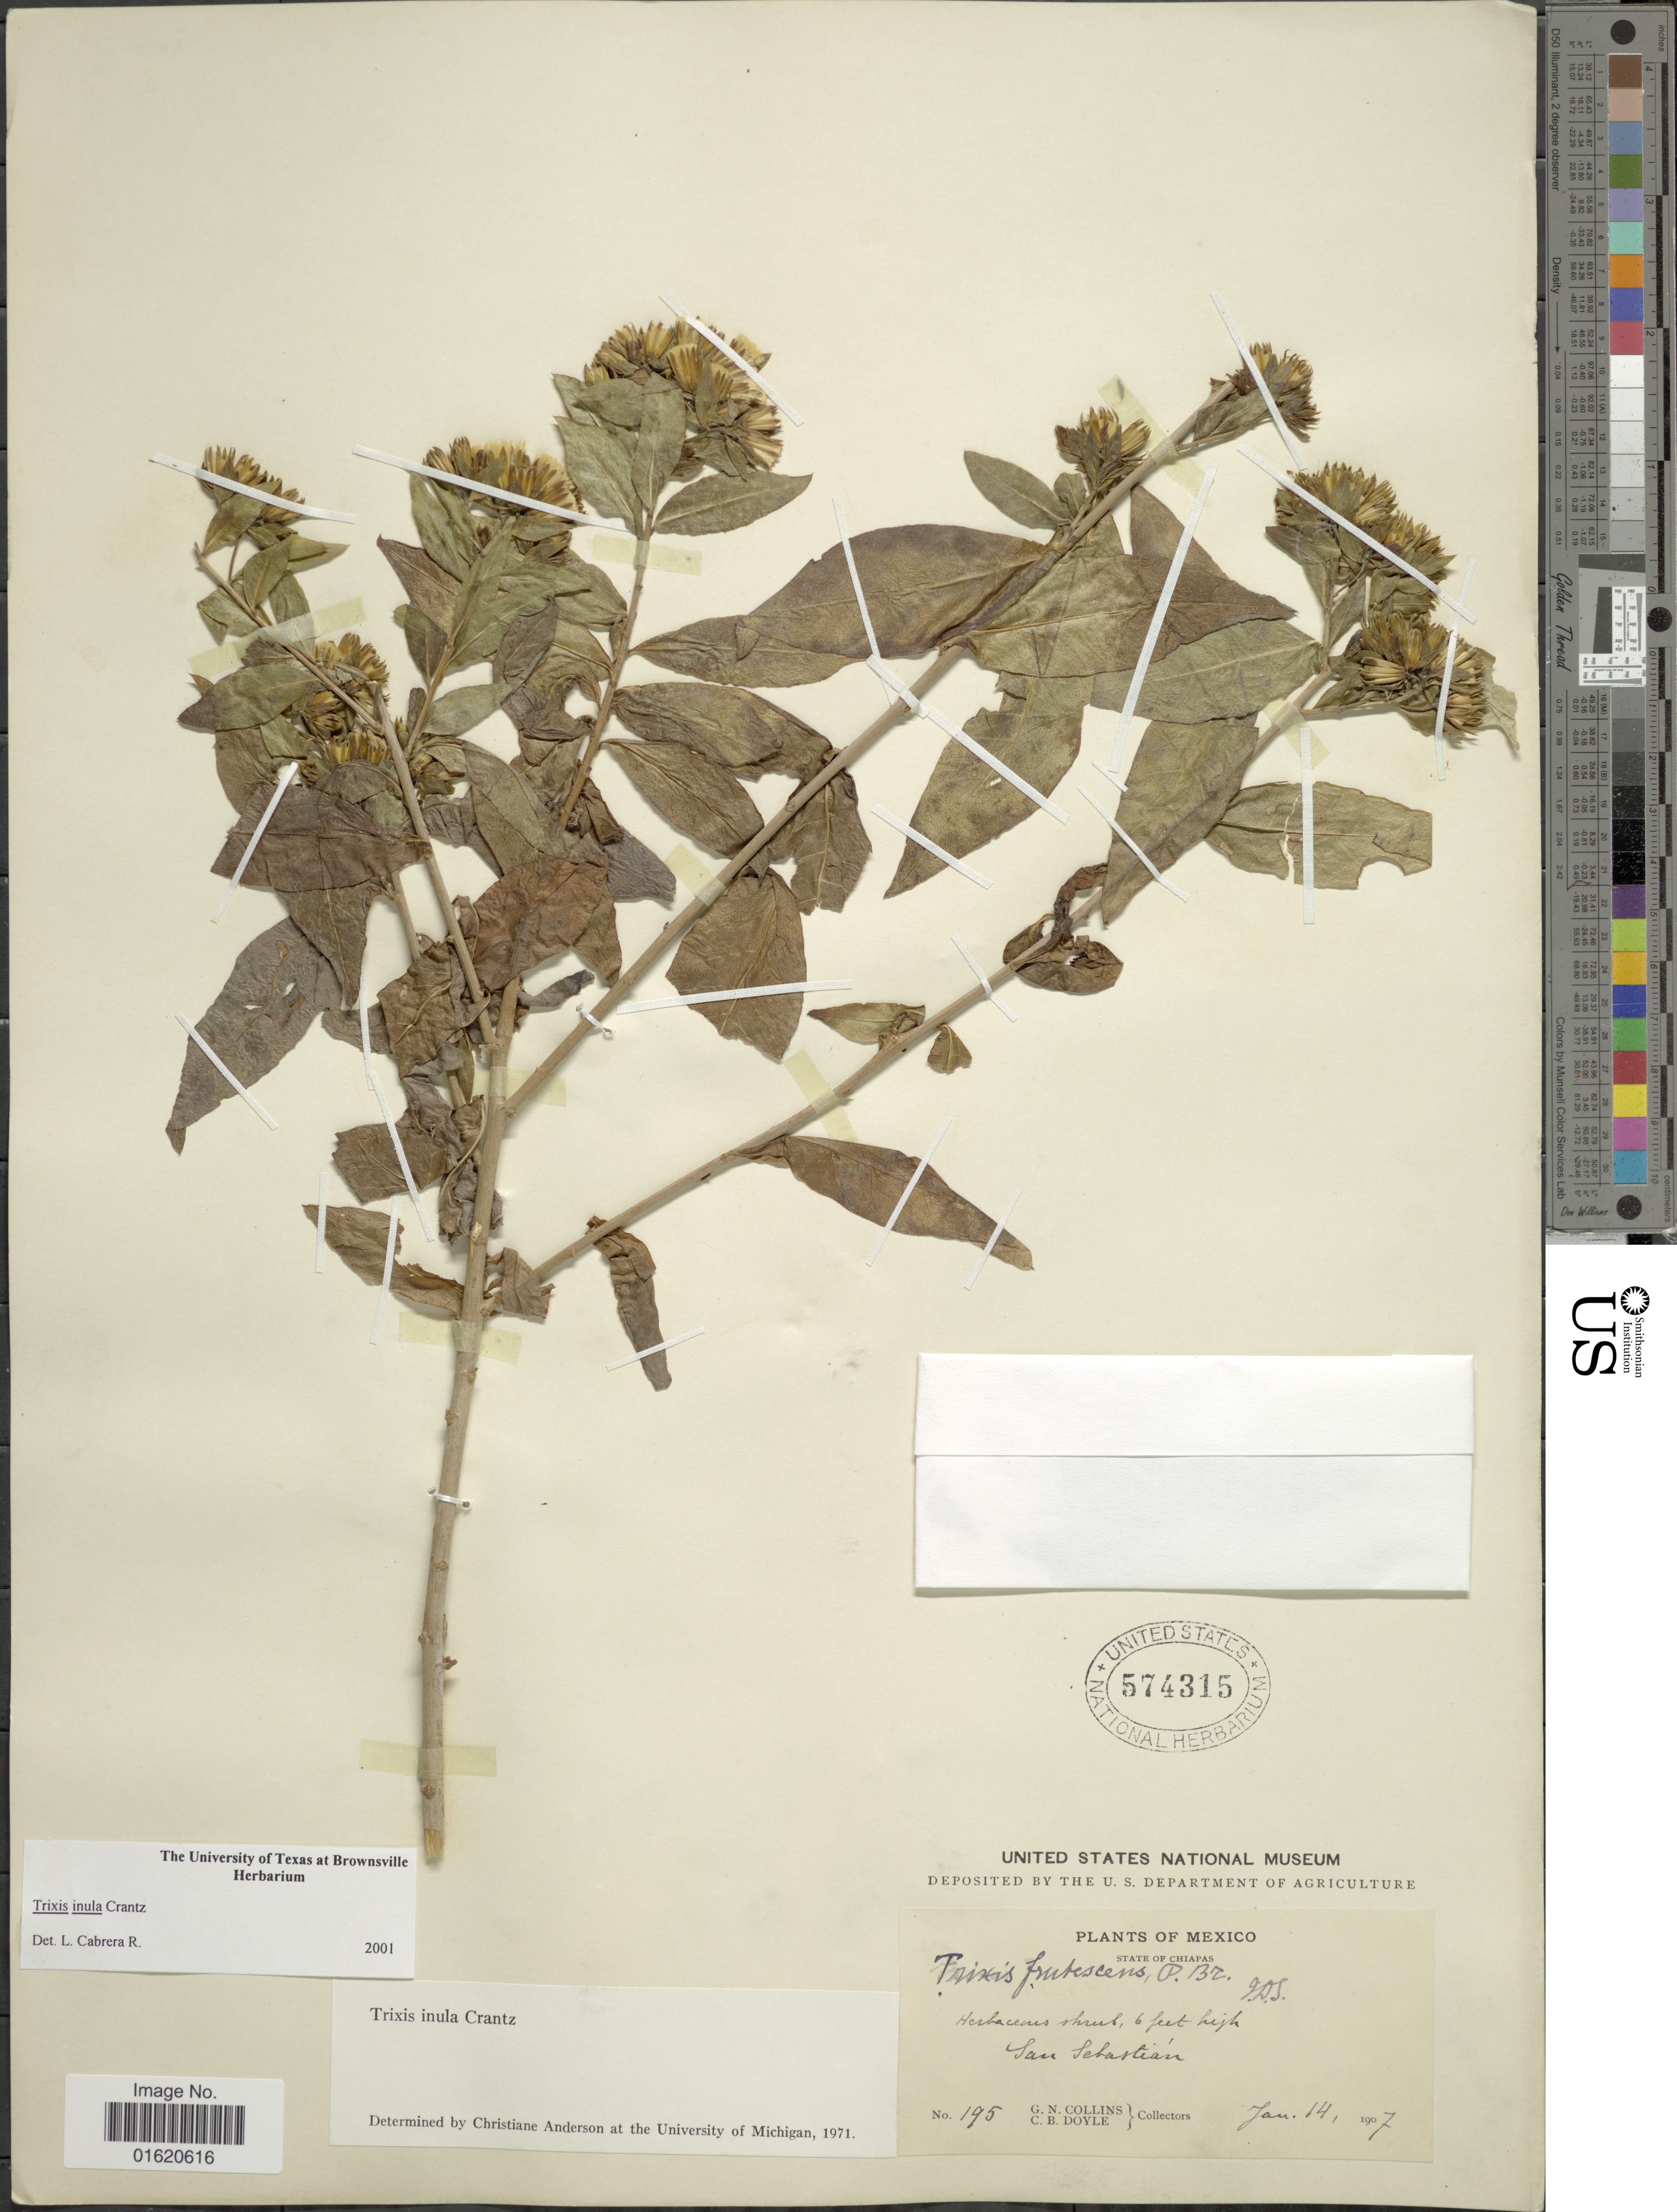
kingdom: Plantae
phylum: Tracheophyta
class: Magnoliopsida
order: Asterales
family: Asteraceae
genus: Trixis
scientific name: Trixis inula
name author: Crantz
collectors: G. Collins & C. Doyle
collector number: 195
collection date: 1907-01-14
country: Mexico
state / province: Chiapas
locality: San Sebastian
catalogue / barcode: US 574315